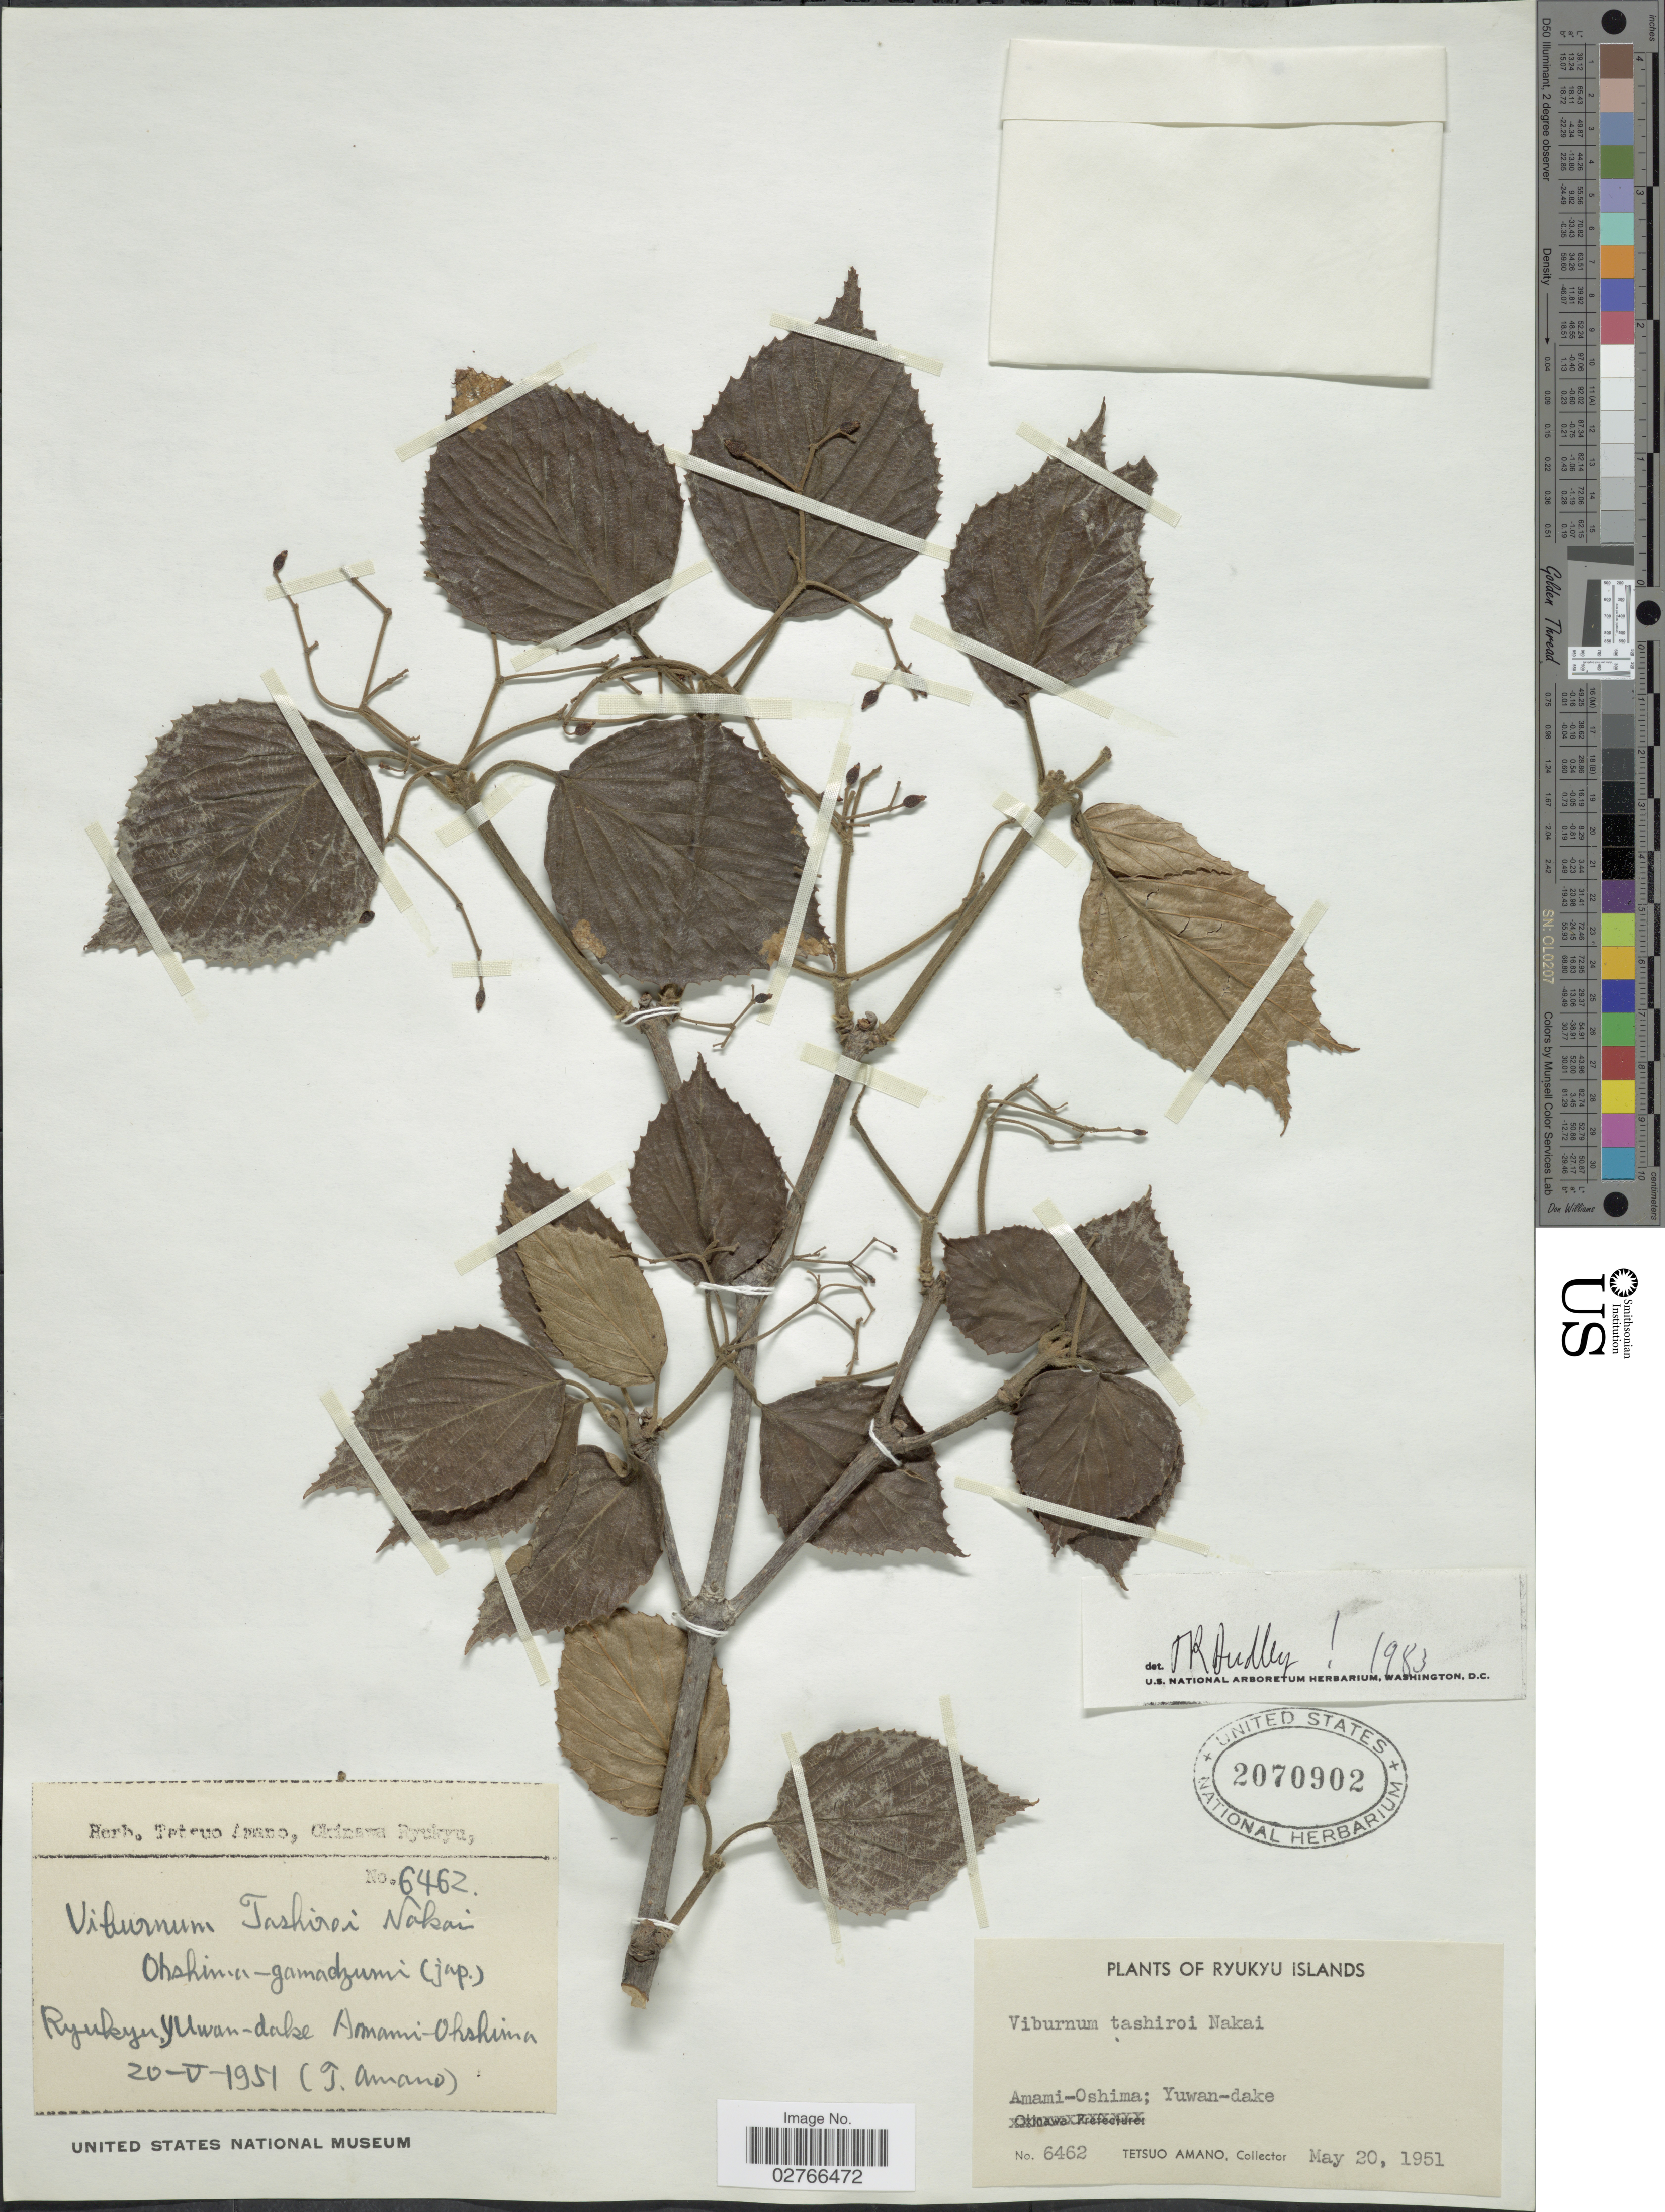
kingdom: Plantae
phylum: Tracheophyta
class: Magnoliopsida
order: Dipsacales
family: Viburnaceae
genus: Viburnum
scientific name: Viburnum tashiroi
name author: Nakai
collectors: T. Amano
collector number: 6462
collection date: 1951-05-20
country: Japan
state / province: Okinawa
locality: Ryukyu Islands, Amami-Oshima, Yuwan-dake.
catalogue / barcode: US 2070902